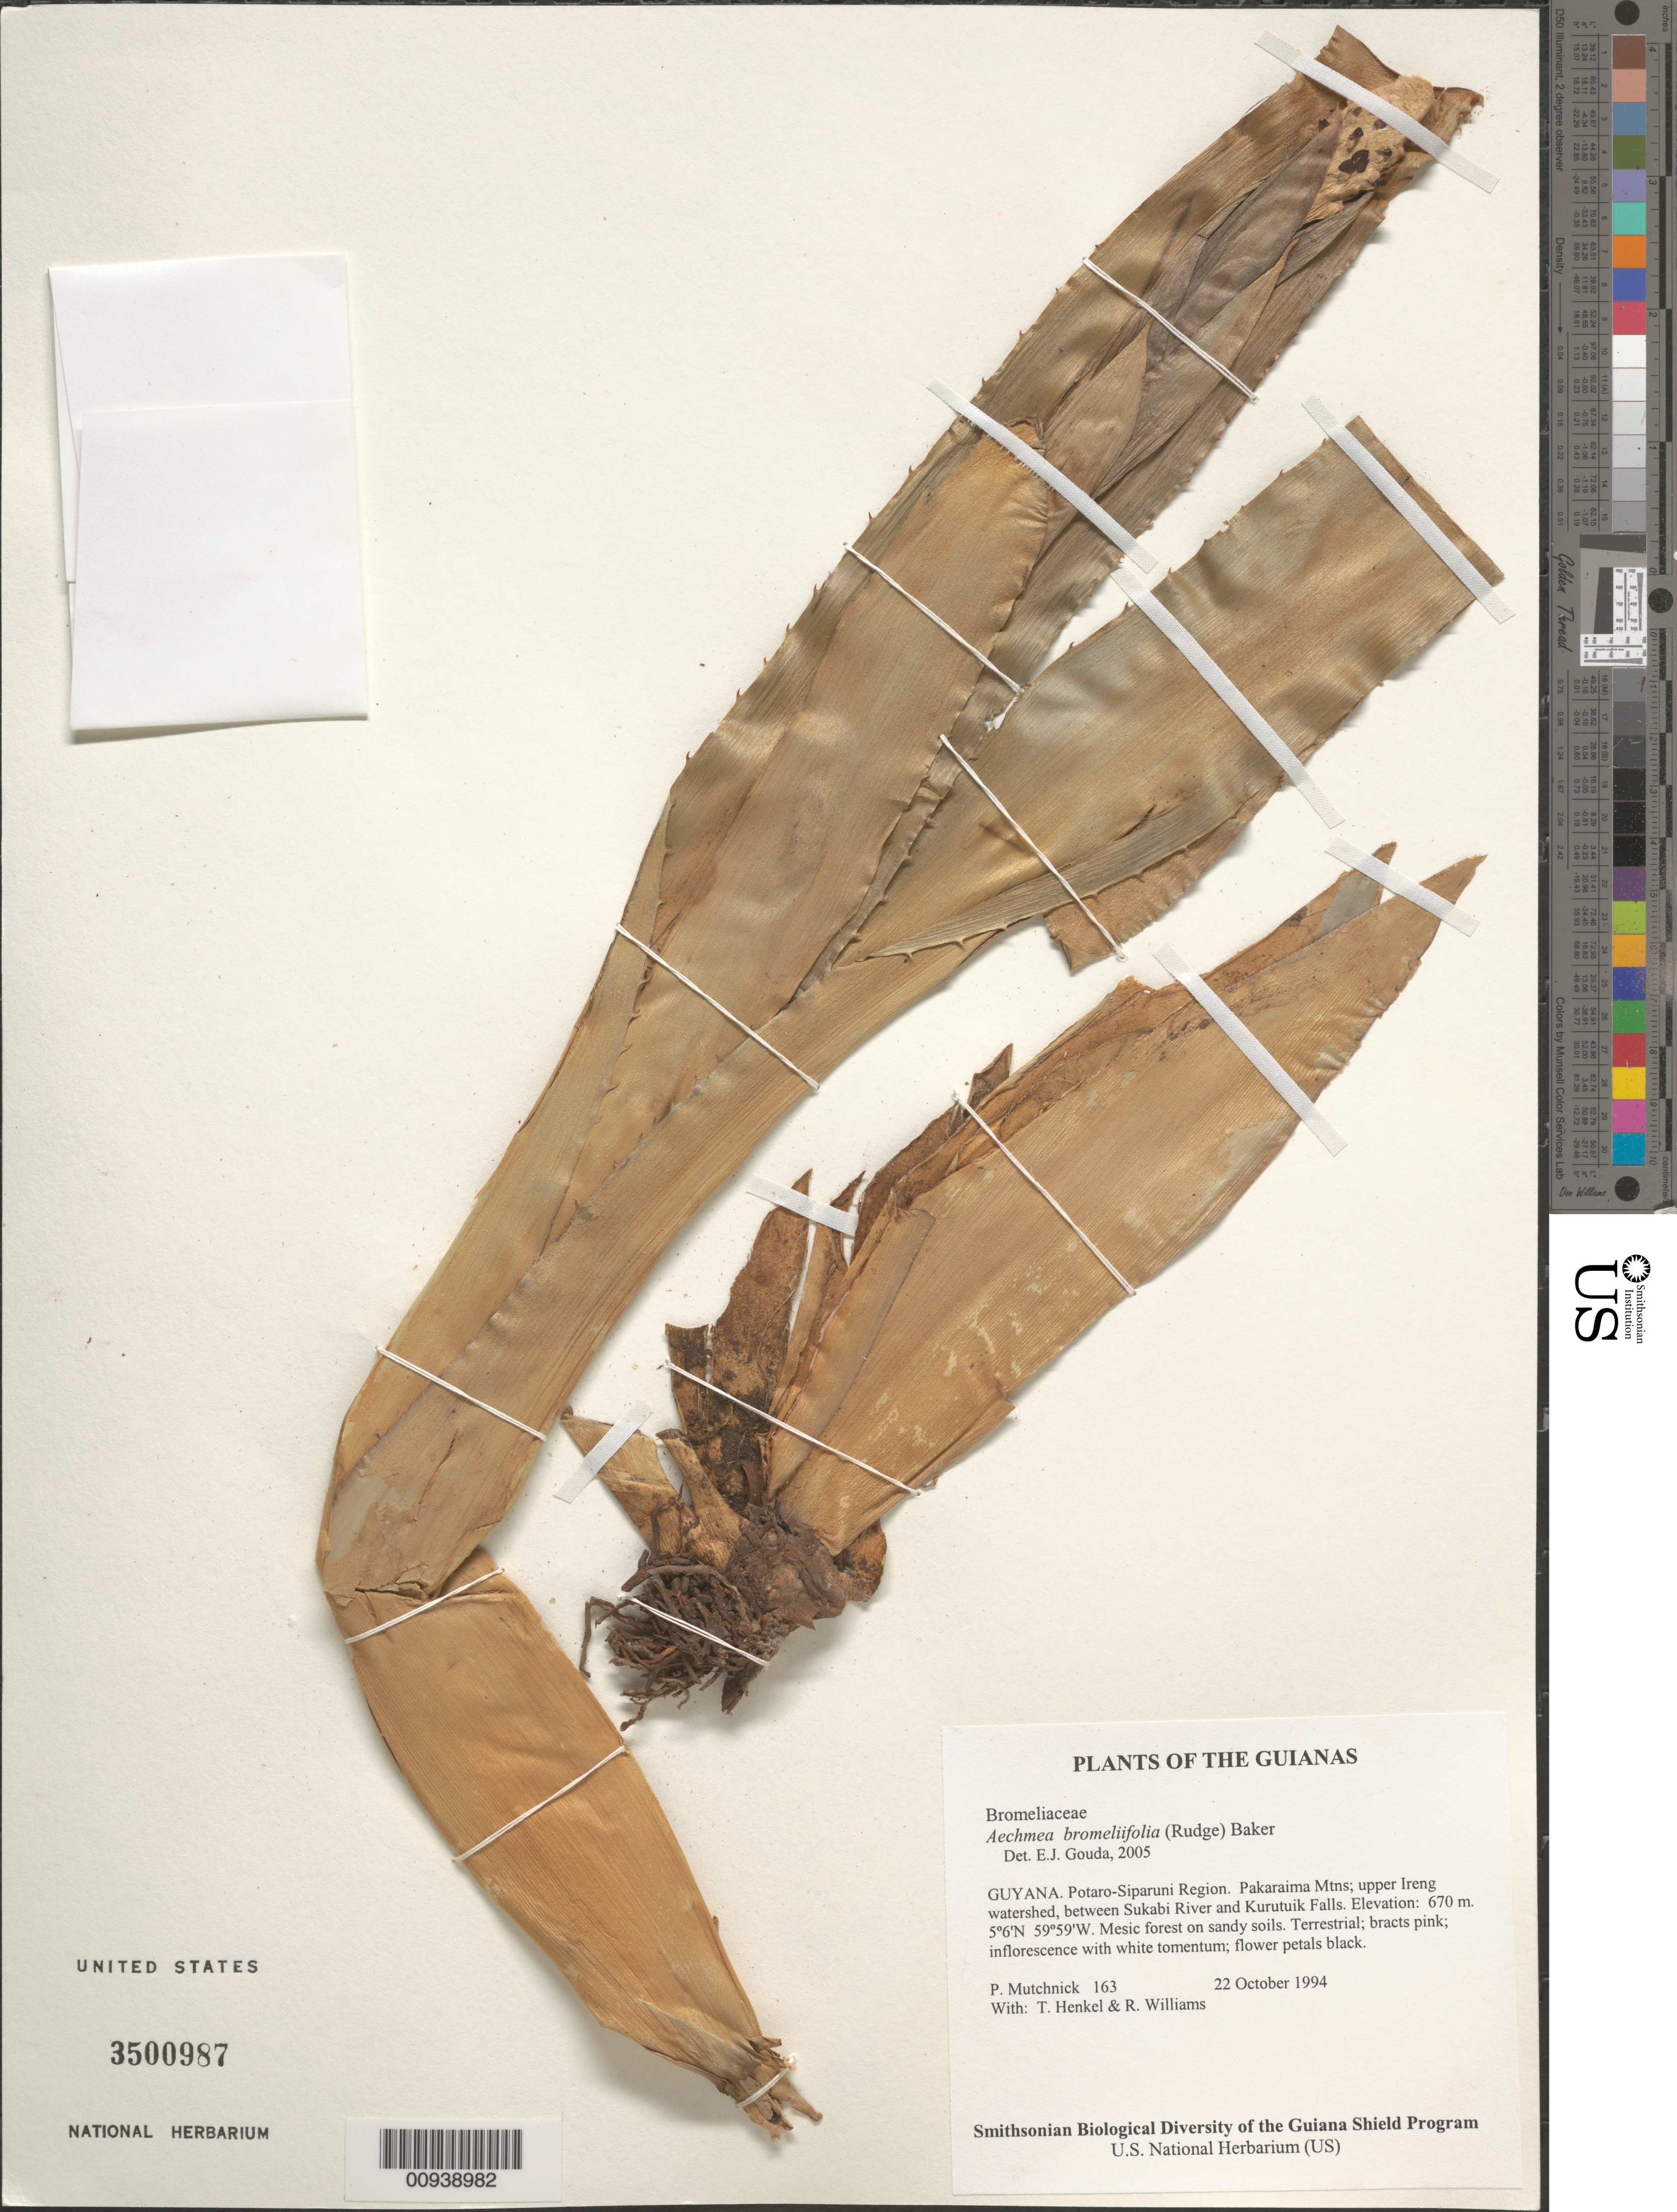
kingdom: Plantae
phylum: Tracheophyta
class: Liliopsida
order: Poales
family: Bromeliaceae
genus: Aechmea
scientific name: Aechmea bromeliifolia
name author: (Rudge) Baker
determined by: Gouda, E. J.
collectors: P. Mutchnick, T. Henkel & R. Williams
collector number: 163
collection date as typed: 22 October 1994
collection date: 1994-10-22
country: Guyana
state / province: Potaro-Siparuni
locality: Pakaraima Mtns; upper Ireng watershed, between Sukabi River and Kurutuik Falls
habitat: Mesic forest on sandy soils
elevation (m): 670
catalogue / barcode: US 3500987